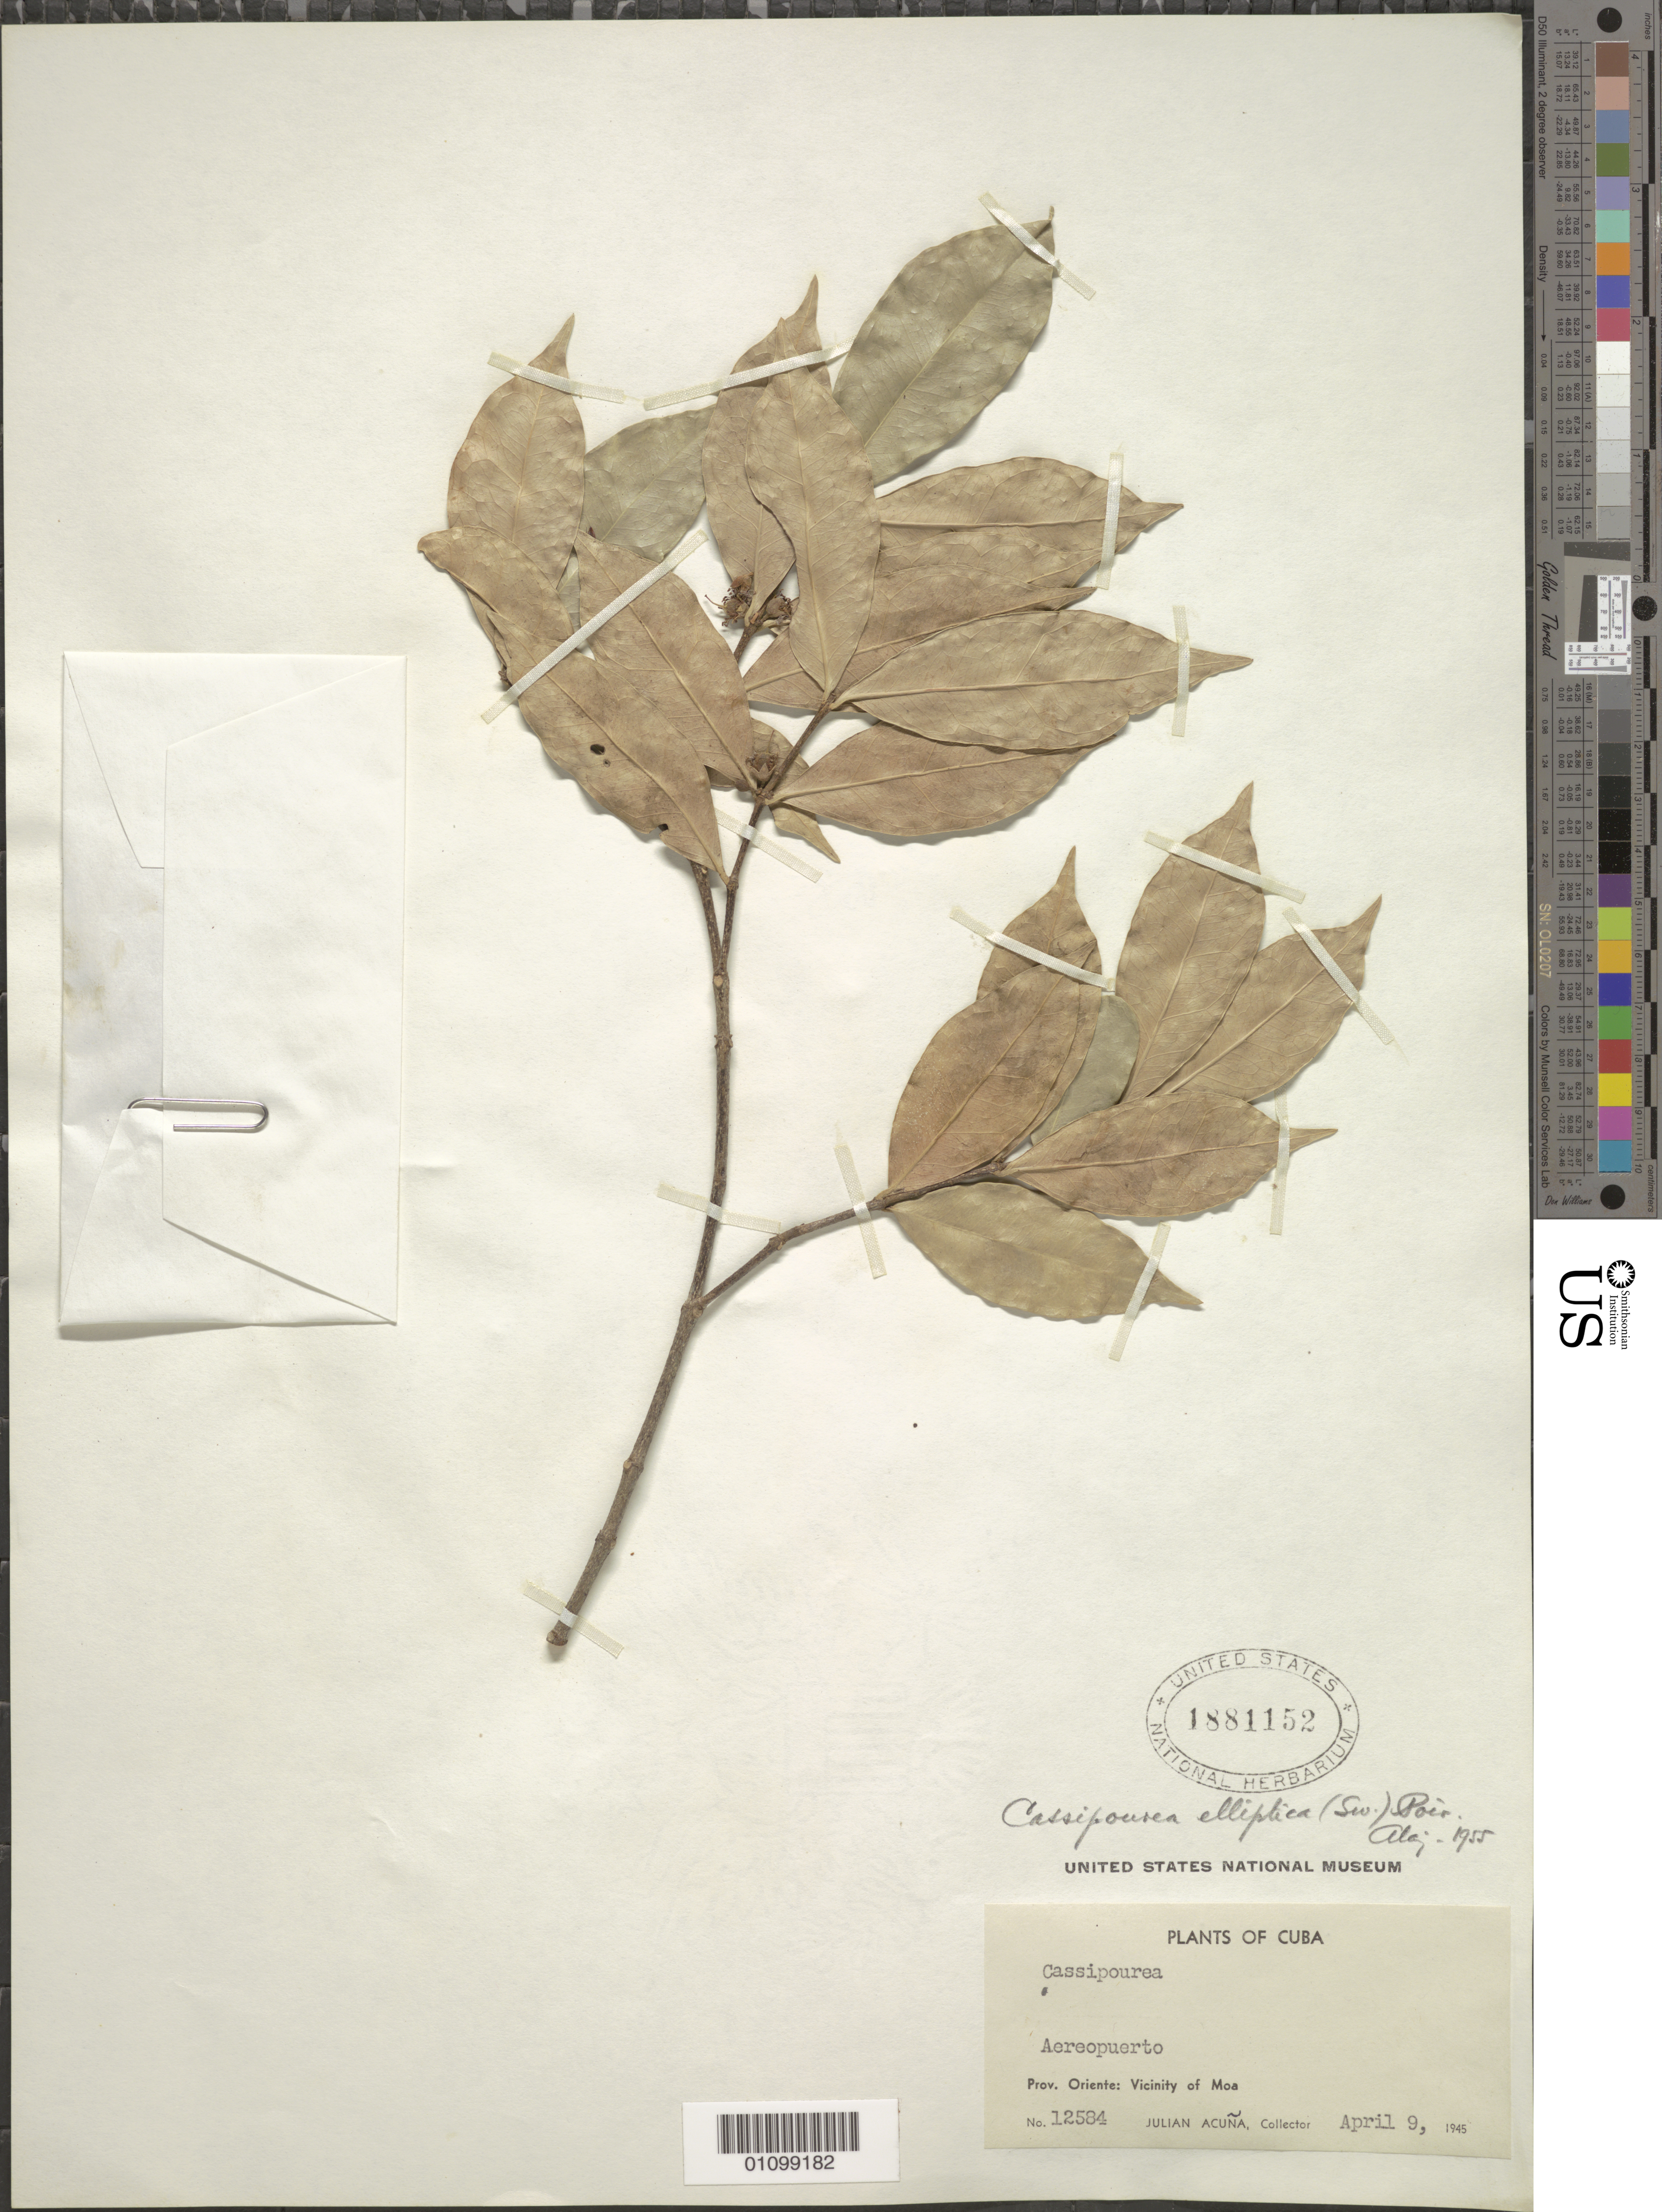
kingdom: Plantae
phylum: Tracheophyta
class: Magnoliopsida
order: Malpighiales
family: Rhizophoraceae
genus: Cassipourea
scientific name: Cassipourea elliptica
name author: (Sw.) Poir.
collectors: J. Acuña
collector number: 12584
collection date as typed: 09 Apr 1945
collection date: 1945-04-09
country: Cuba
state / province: Holguín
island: Cuba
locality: Vicinity of Moa [Oriente] Aereopuerto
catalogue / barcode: US 1881152